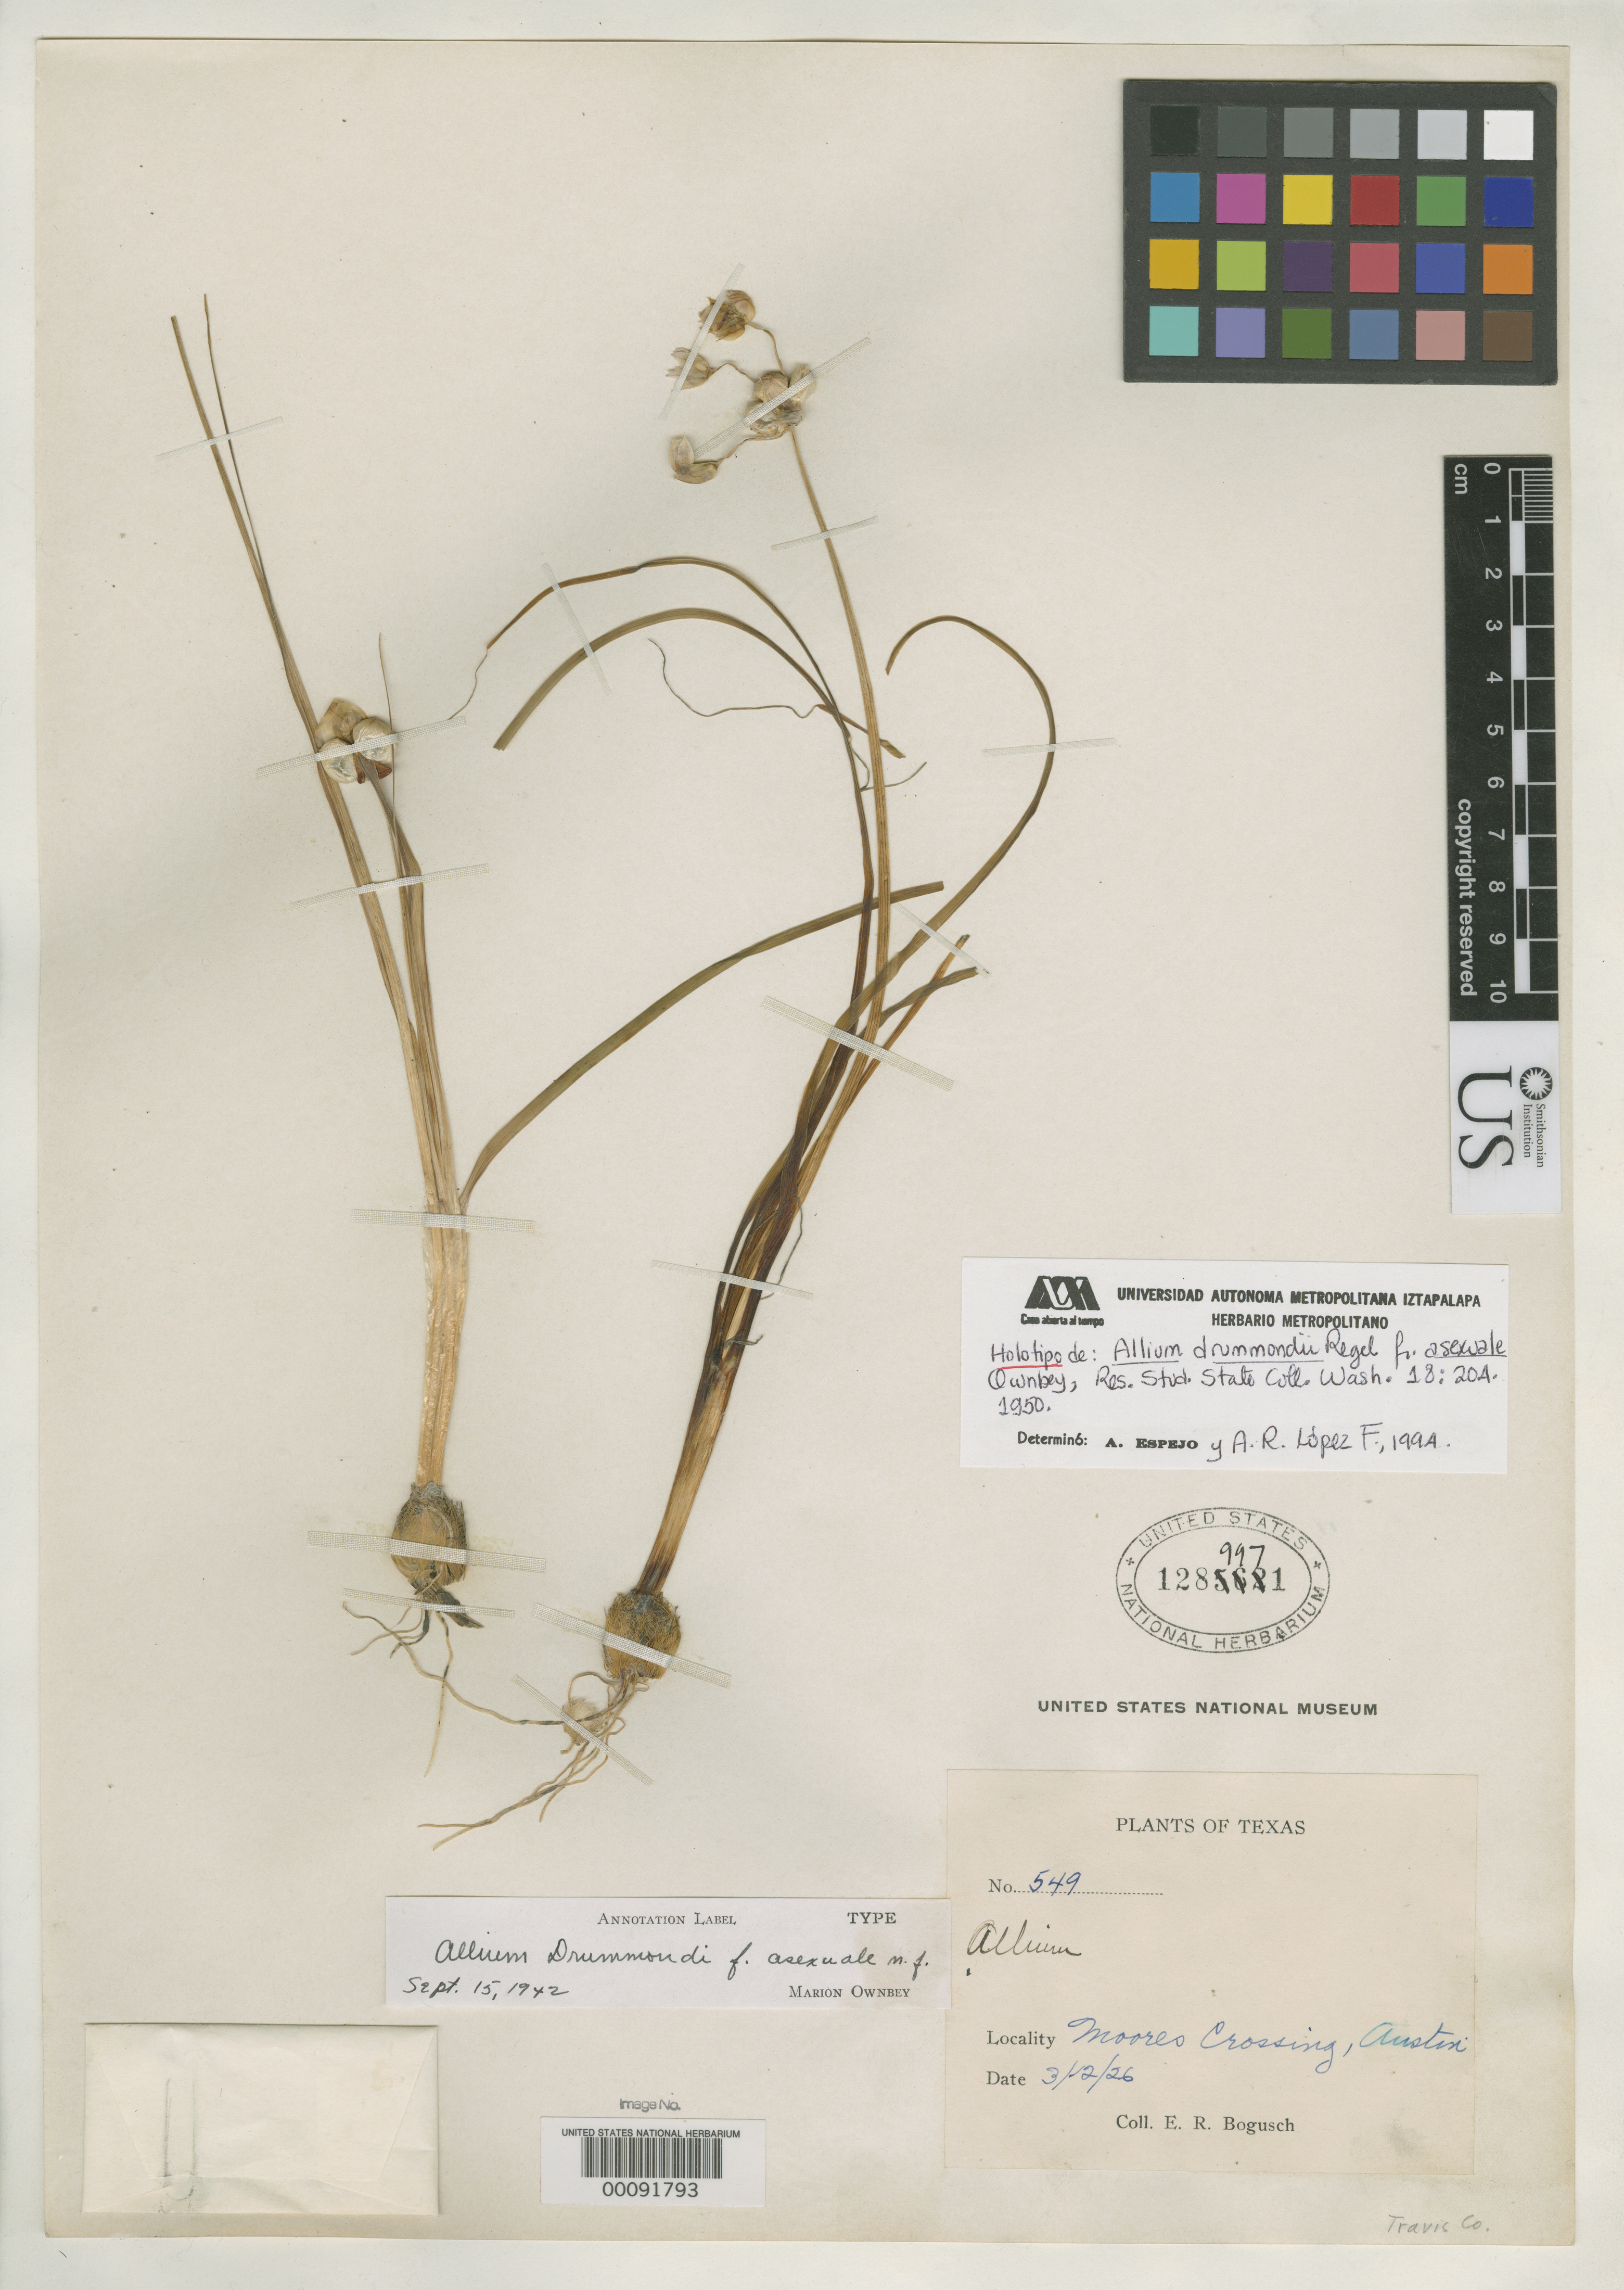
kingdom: Plantae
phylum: Tracheophyta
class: Liliopsida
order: Asparagales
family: Amaryllidaceae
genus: Allium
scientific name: Allium drummondii f. asexuale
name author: Ownbey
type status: Holotype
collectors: E. Bogusch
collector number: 549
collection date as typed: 03 Dec 1926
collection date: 1926-12-03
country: United States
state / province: Texas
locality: Moores Crossing, Austin.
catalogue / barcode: US 1289971